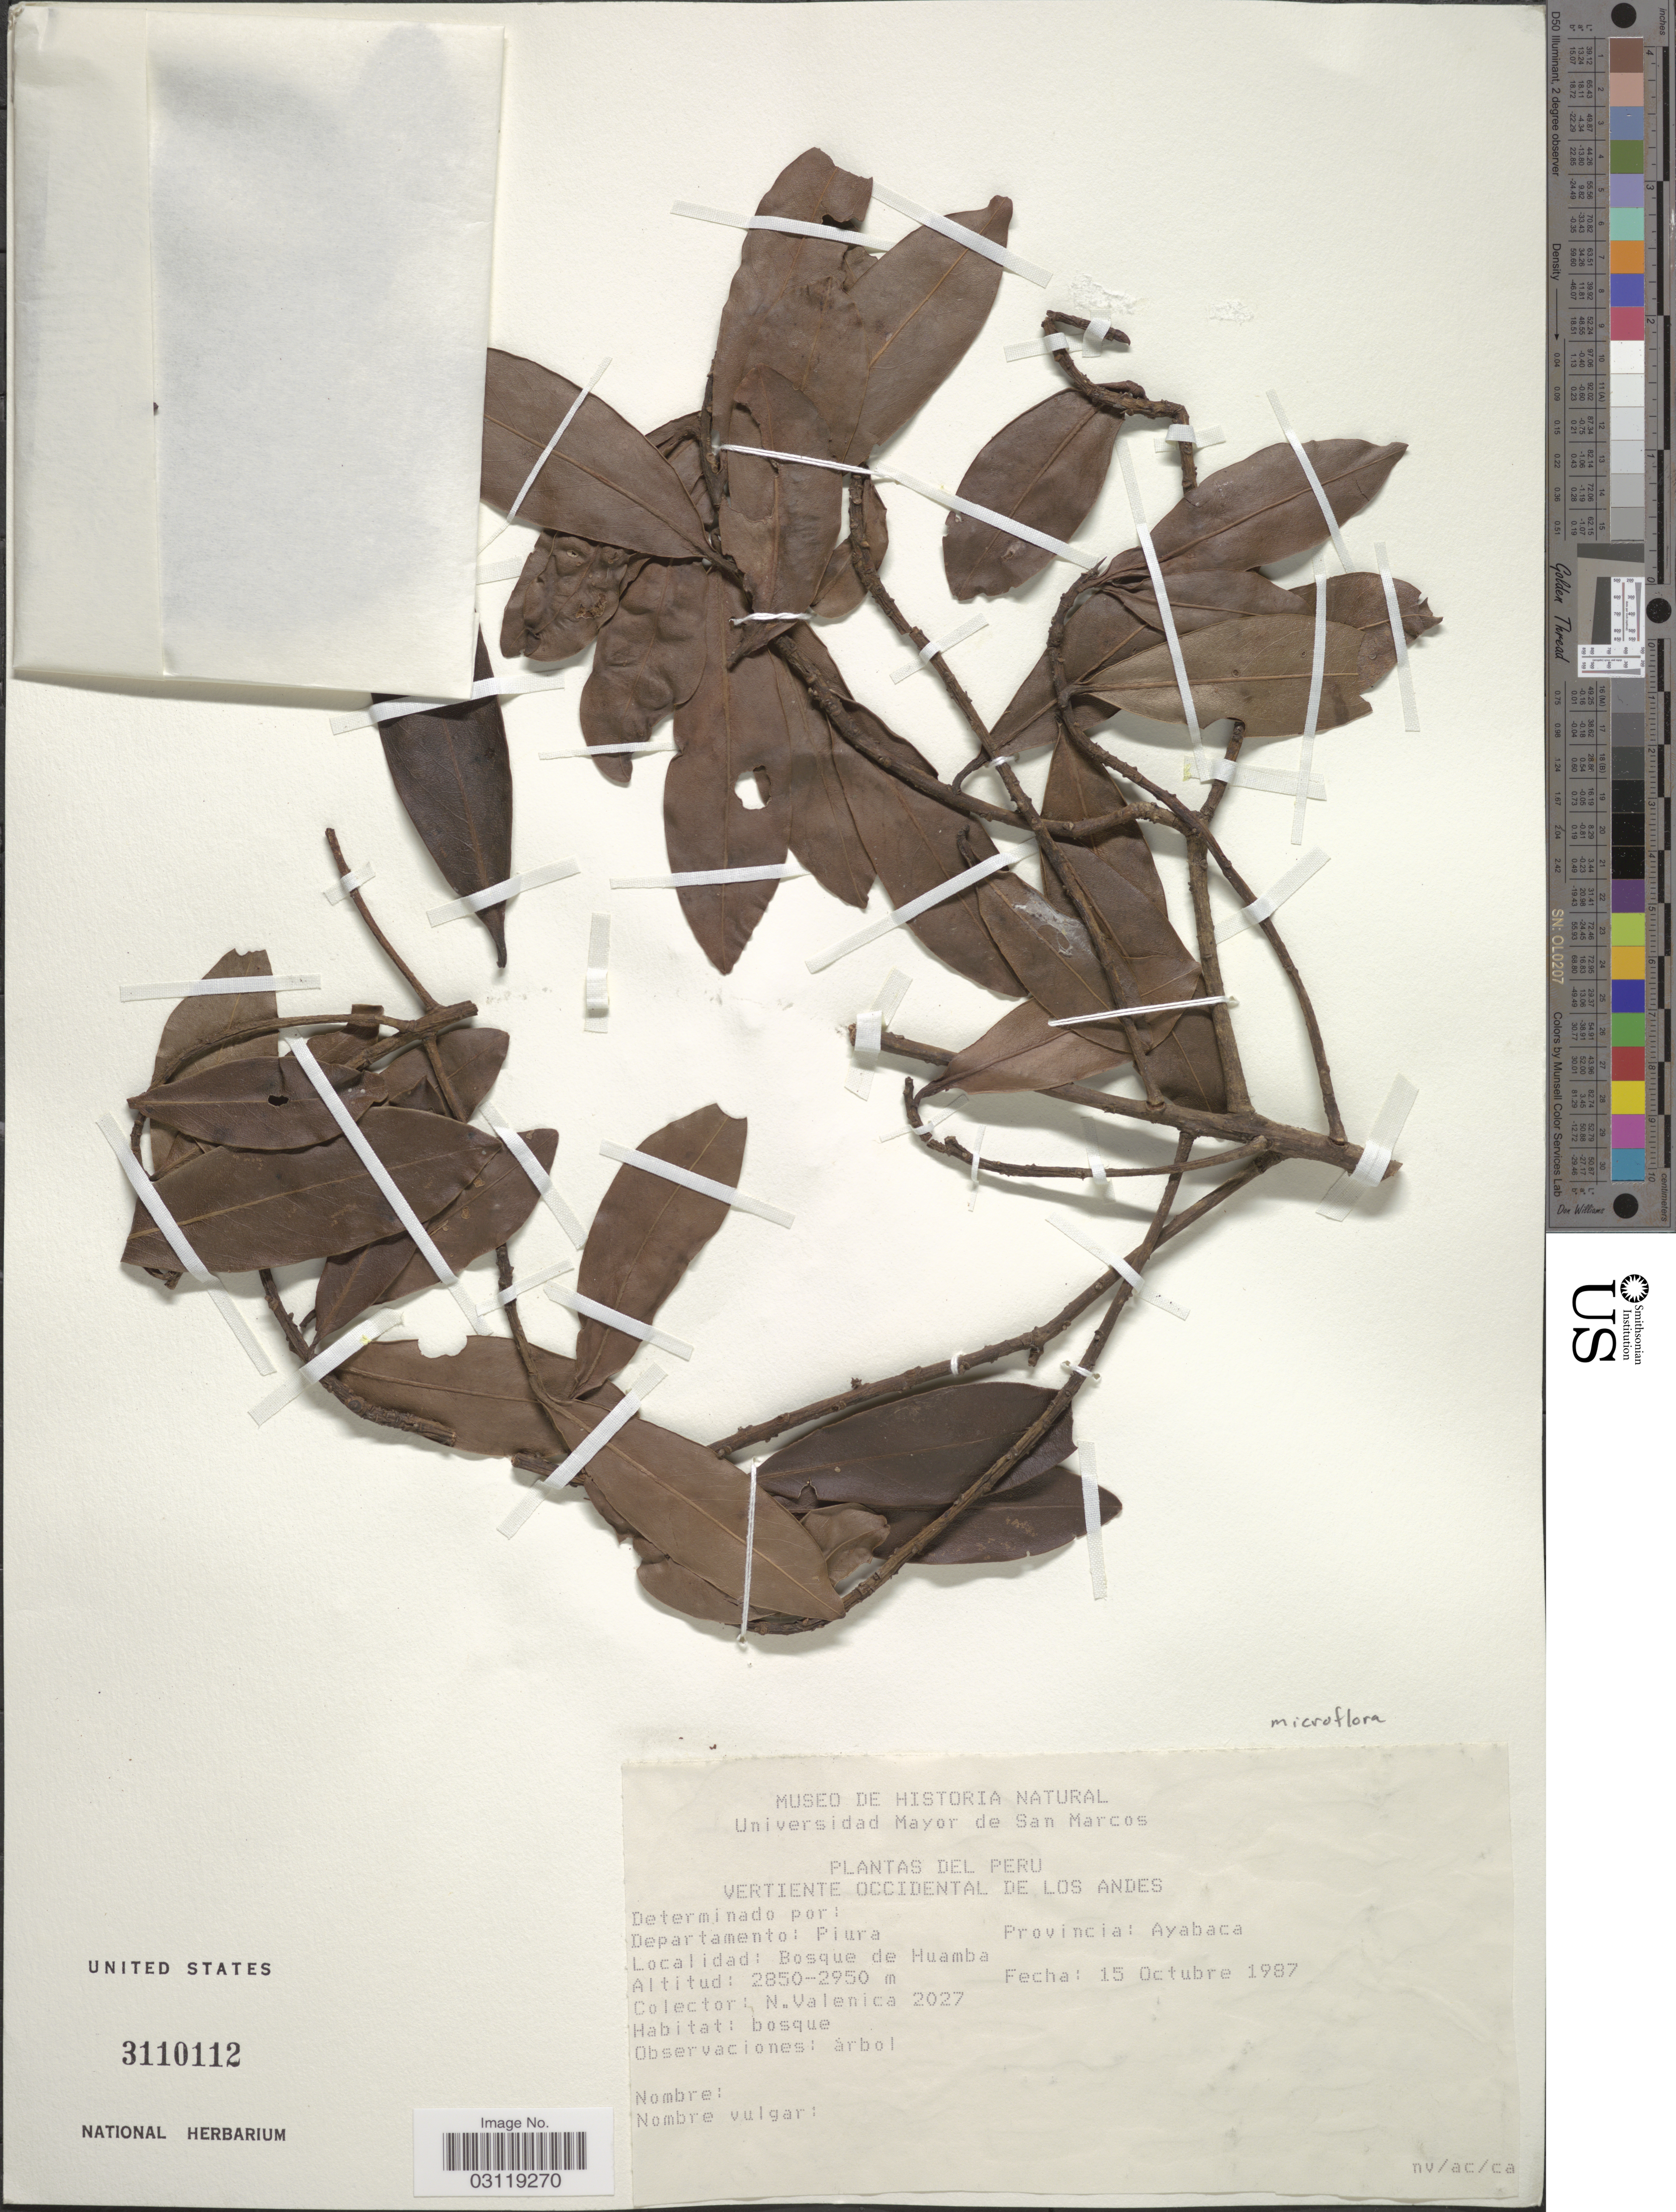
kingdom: Plantae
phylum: Tracheophyta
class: Magnoliopsida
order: Ericales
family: Primulaceae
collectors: N. Valencia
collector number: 2027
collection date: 1987-10-15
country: Peru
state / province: Piura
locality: Vertiente Occidental de Los Andes. Departamento: Piura. Provincia: Ayabaca. Bosque de Huamba.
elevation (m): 2850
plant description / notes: Cited in publication as paratype of Myrsine minutiflora Pipoly; specimen apparently not annotated and filed in main herbarium as "indet."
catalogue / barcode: US 3110112